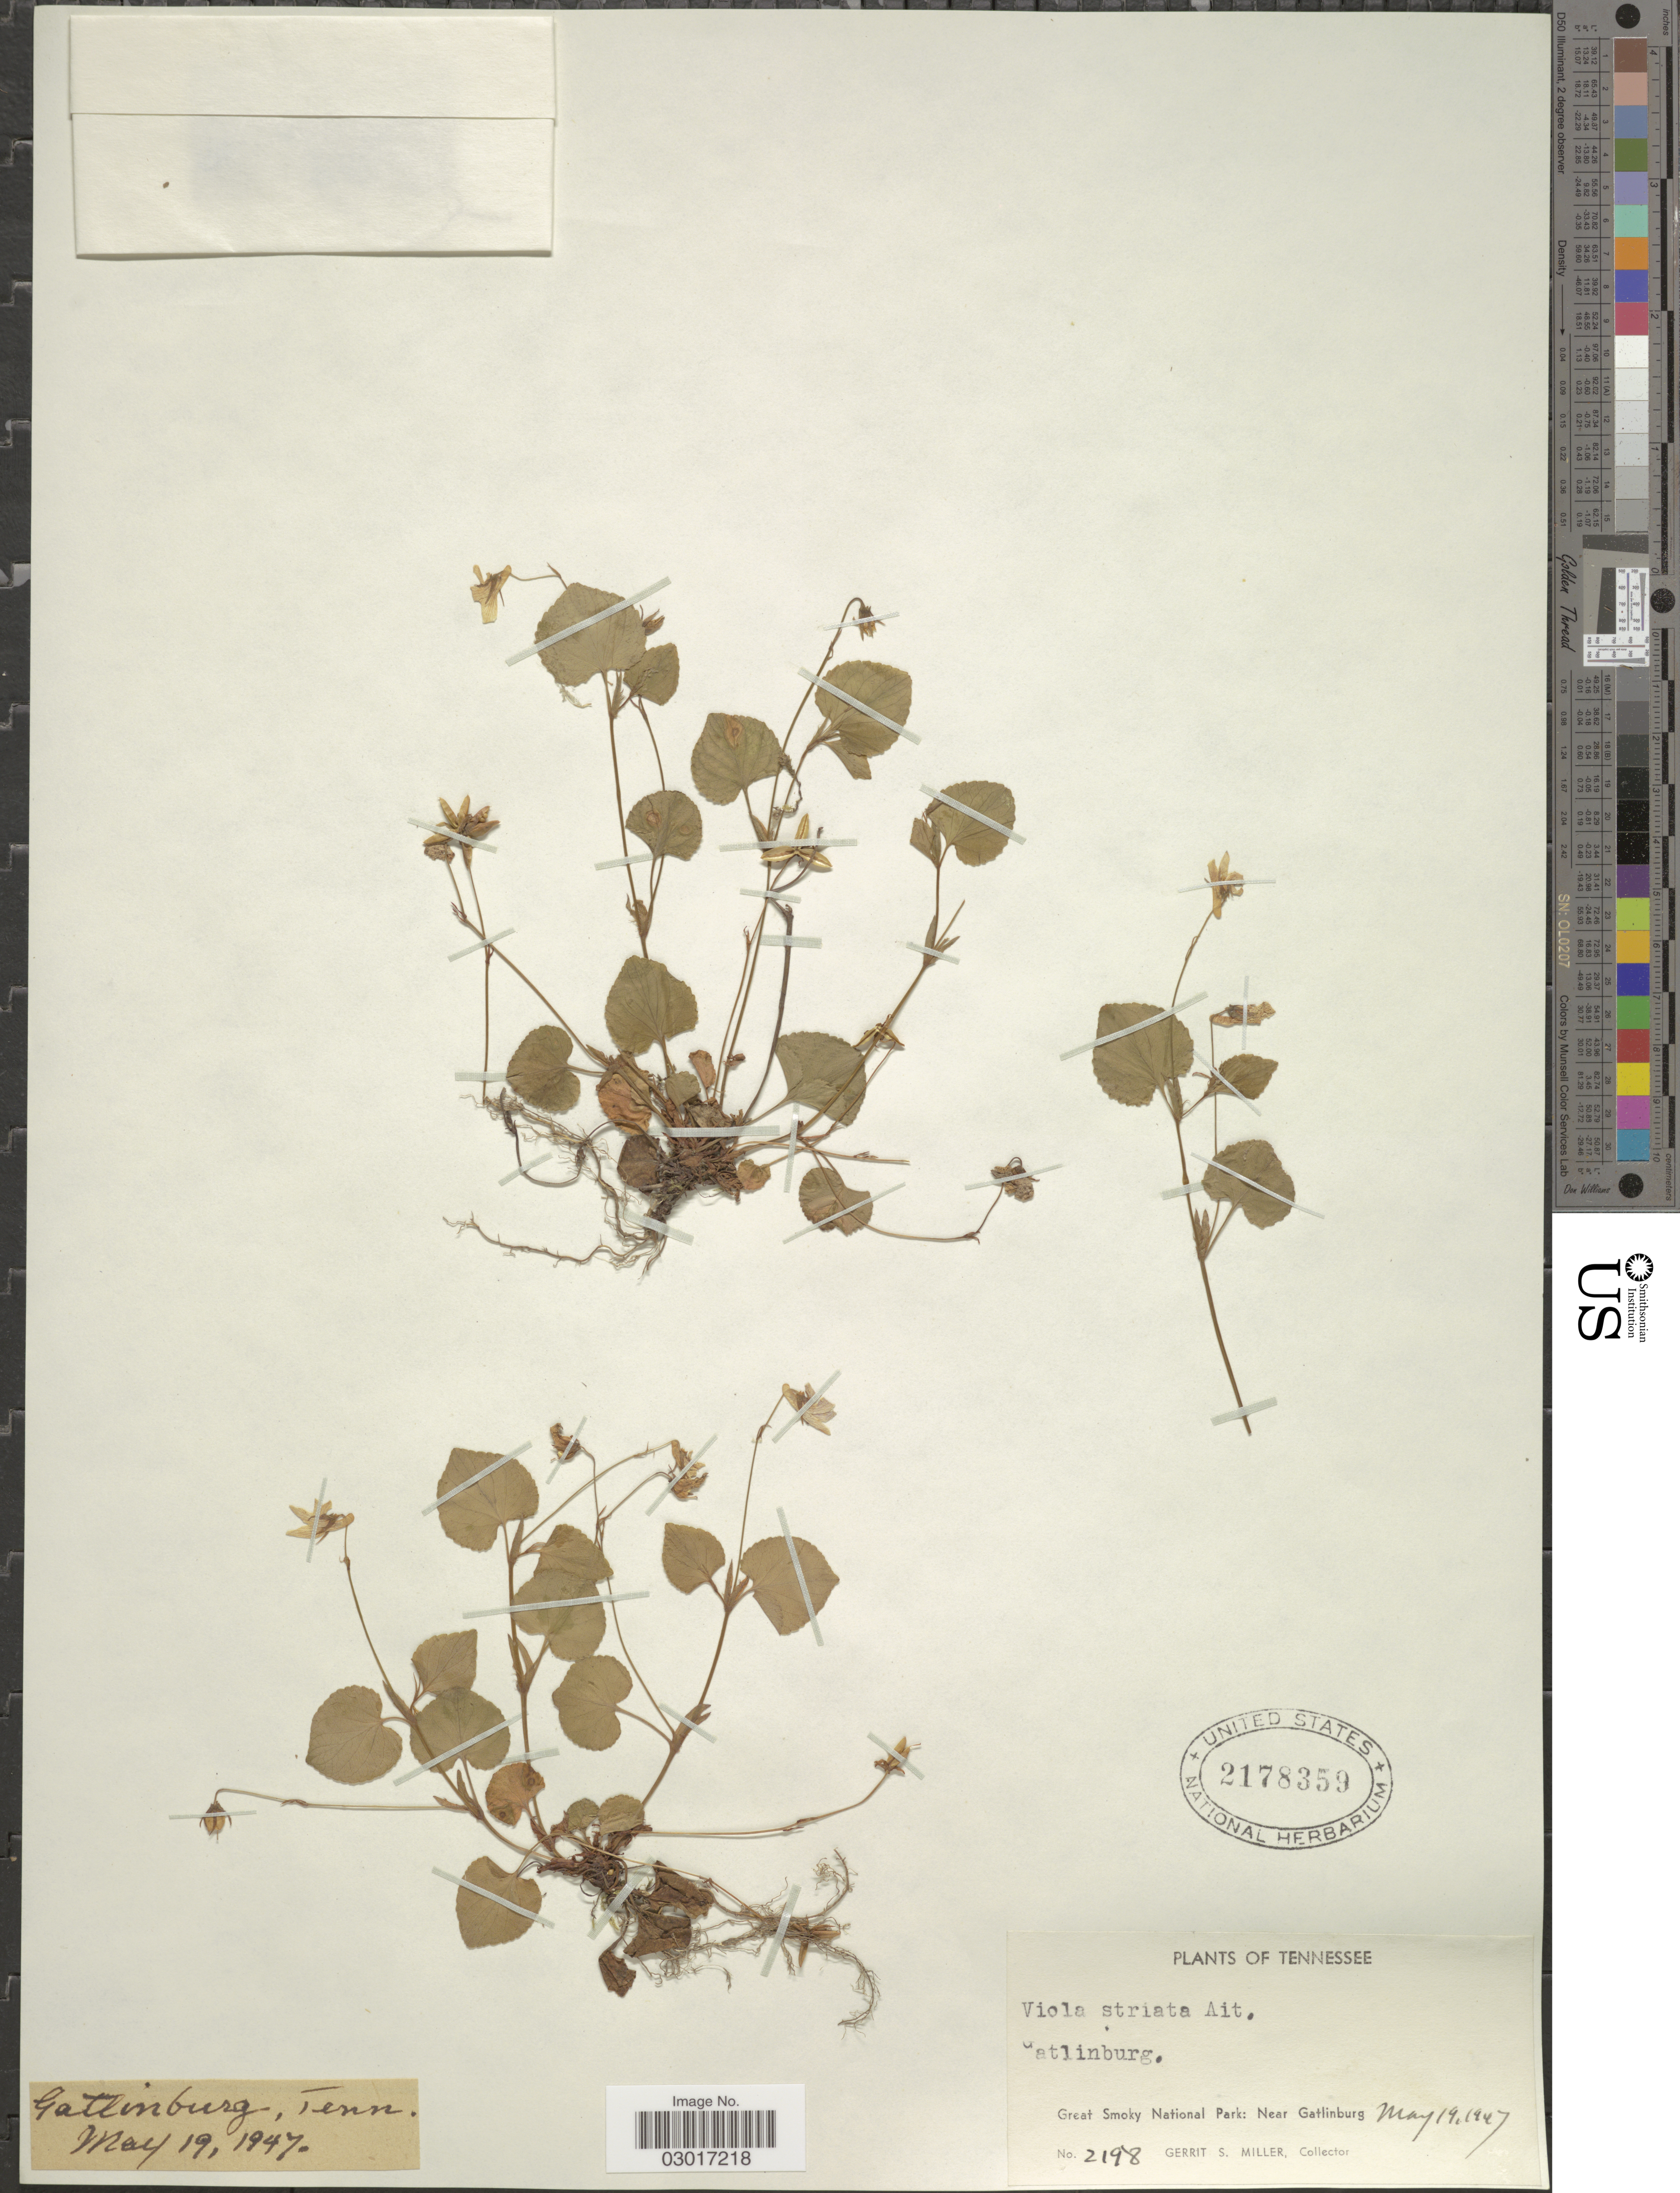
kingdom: Plantae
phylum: Tracheophyta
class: Magnoliopsida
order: Malpighiales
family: Violaceae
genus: Viola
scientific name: Viola striata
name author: Aiton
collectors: G. S. Miller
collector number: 2198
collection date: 1947-05-19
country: United States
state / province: Tennessee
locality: Gatlinburg. Great Smoky National Park: Near Gatlinburg.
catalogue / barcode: US 2178359